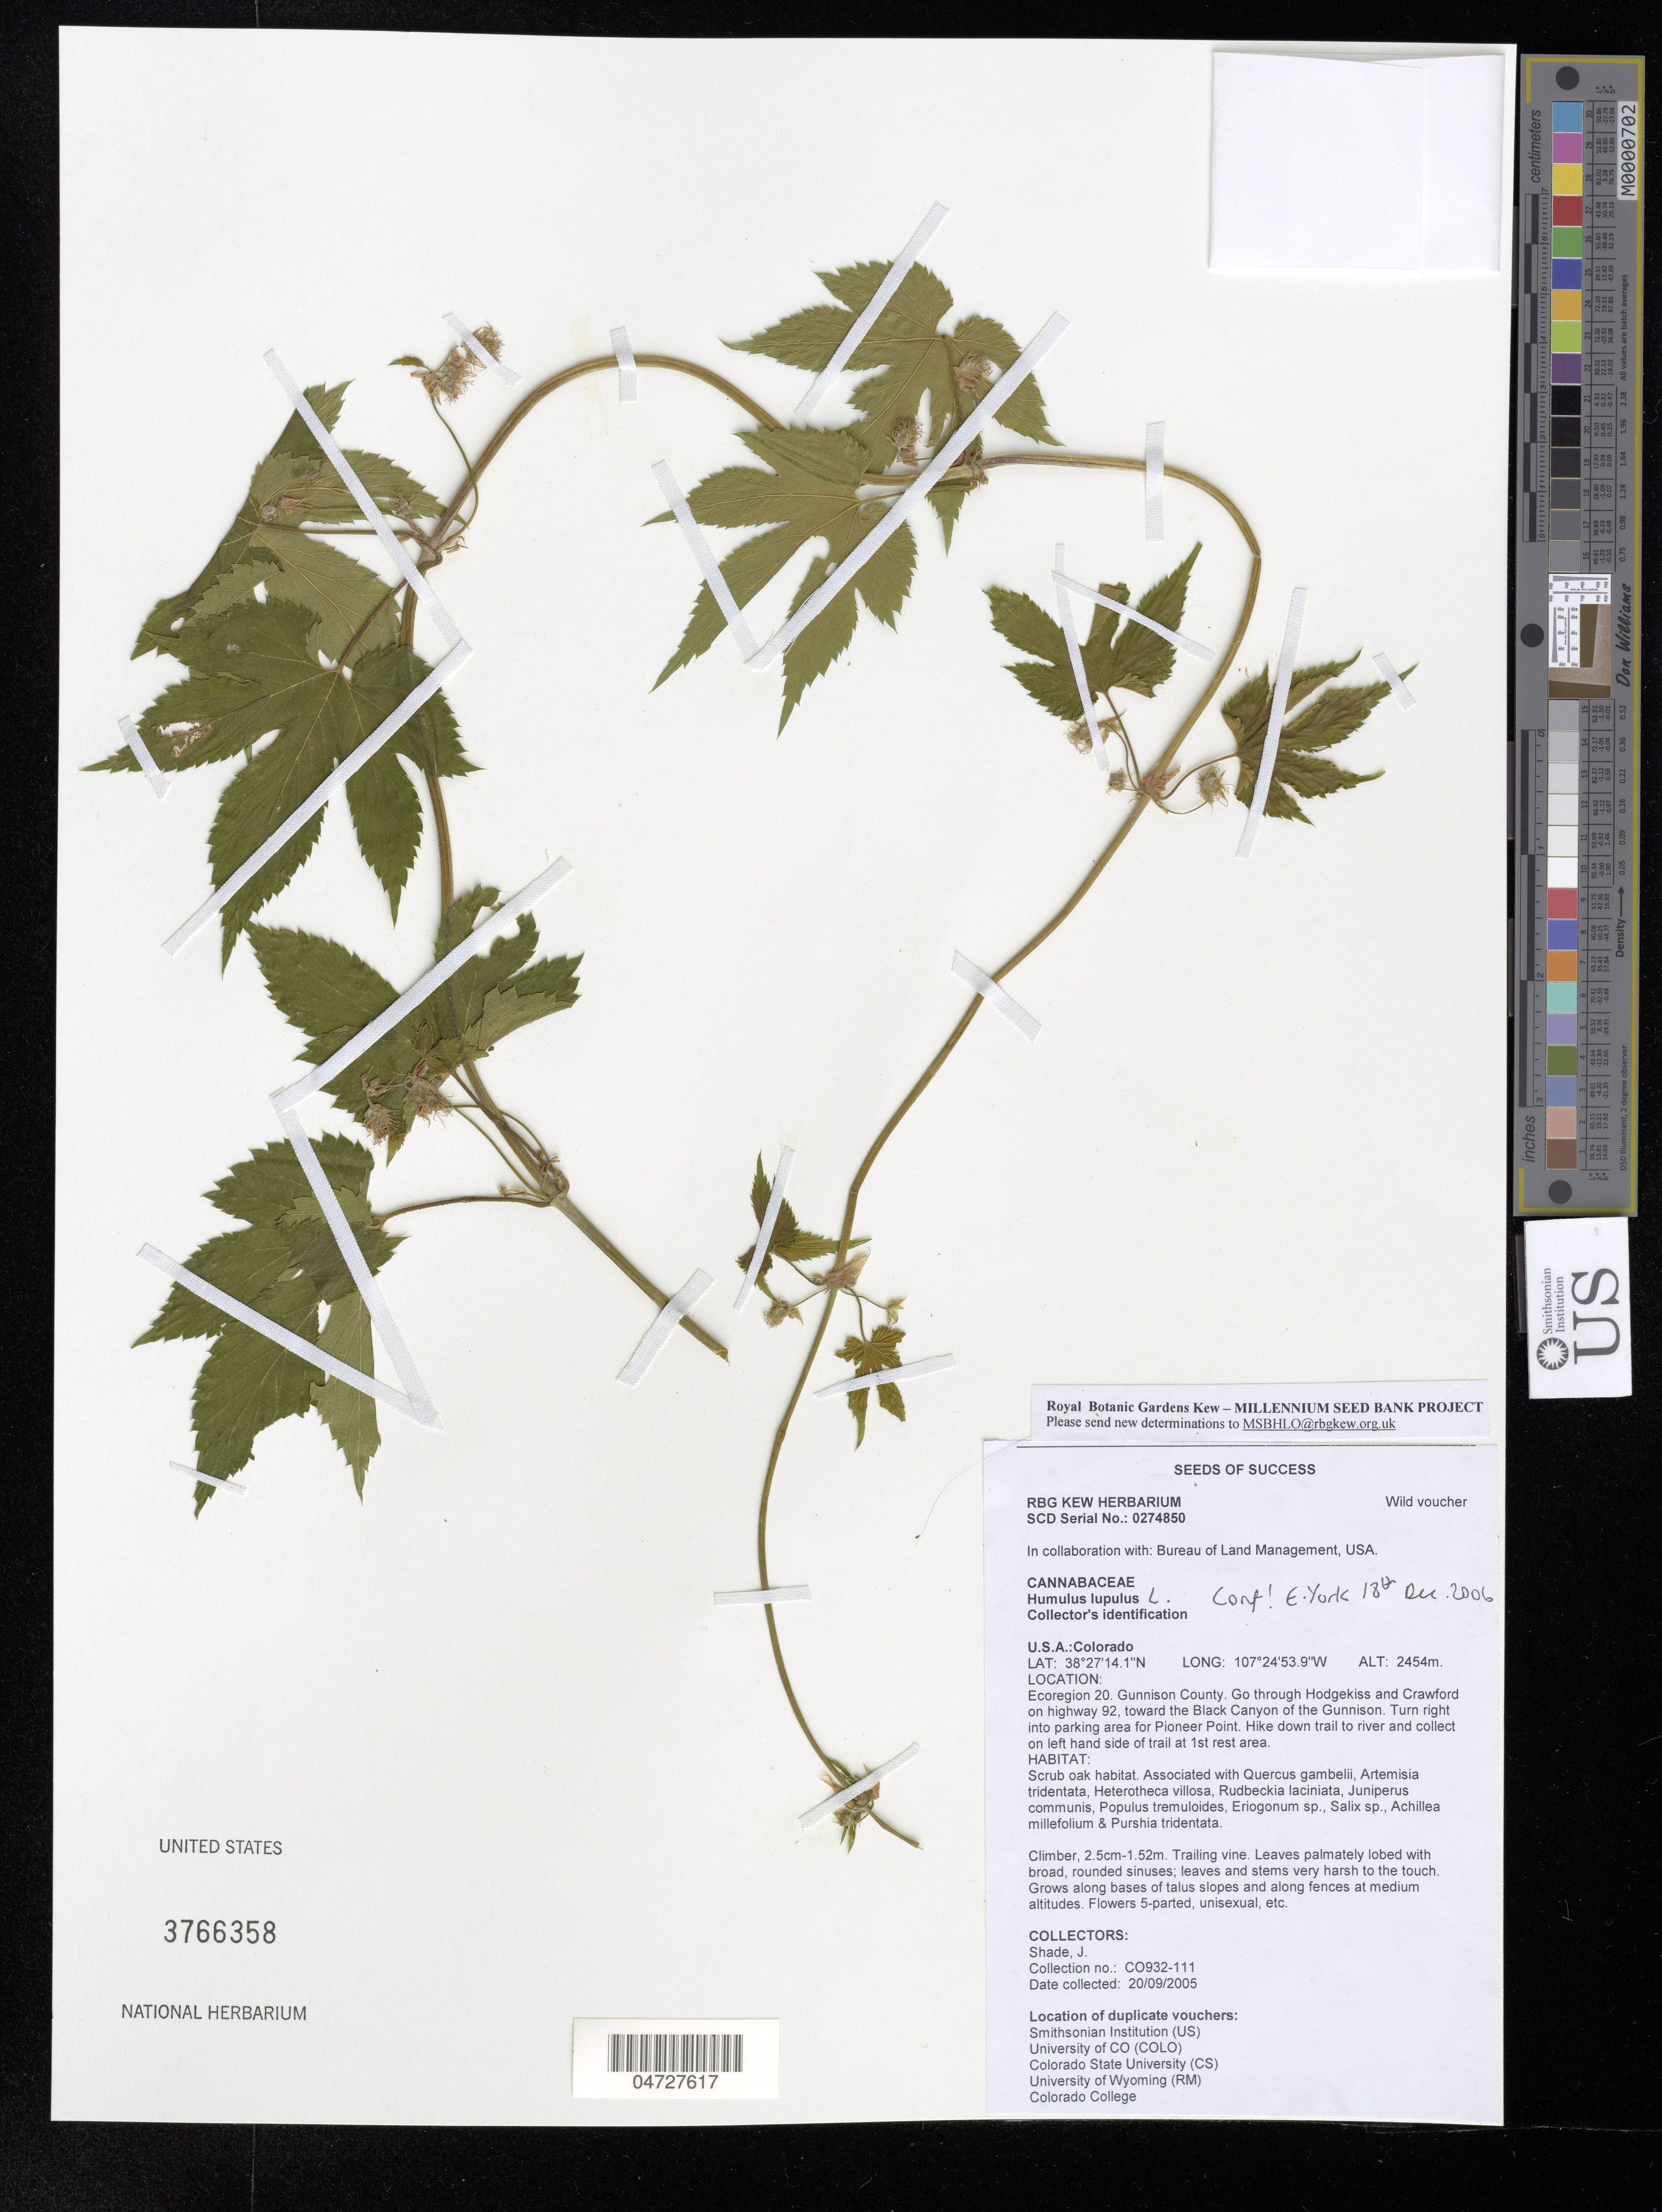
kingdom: Plantae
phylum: Tracheophyta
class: Magnoliopsida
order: Rosales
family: Cannabaceae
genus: Humulus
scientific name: Humulus lupulus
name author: L.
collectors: J. Shade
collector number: CO932-111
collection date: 2005-09-20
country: United States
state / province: Colorado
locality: Ecoregion 20. Gunnison County. Go through Hodgekiss and Crawford on highway 92, toward the Black Canyon of the Gunnison. Turn right into parking area for Pioneer Point. Hike down trail to river and collect on left hand side of trail at 1st rest area.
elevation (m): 2454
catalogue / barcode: US 3766358